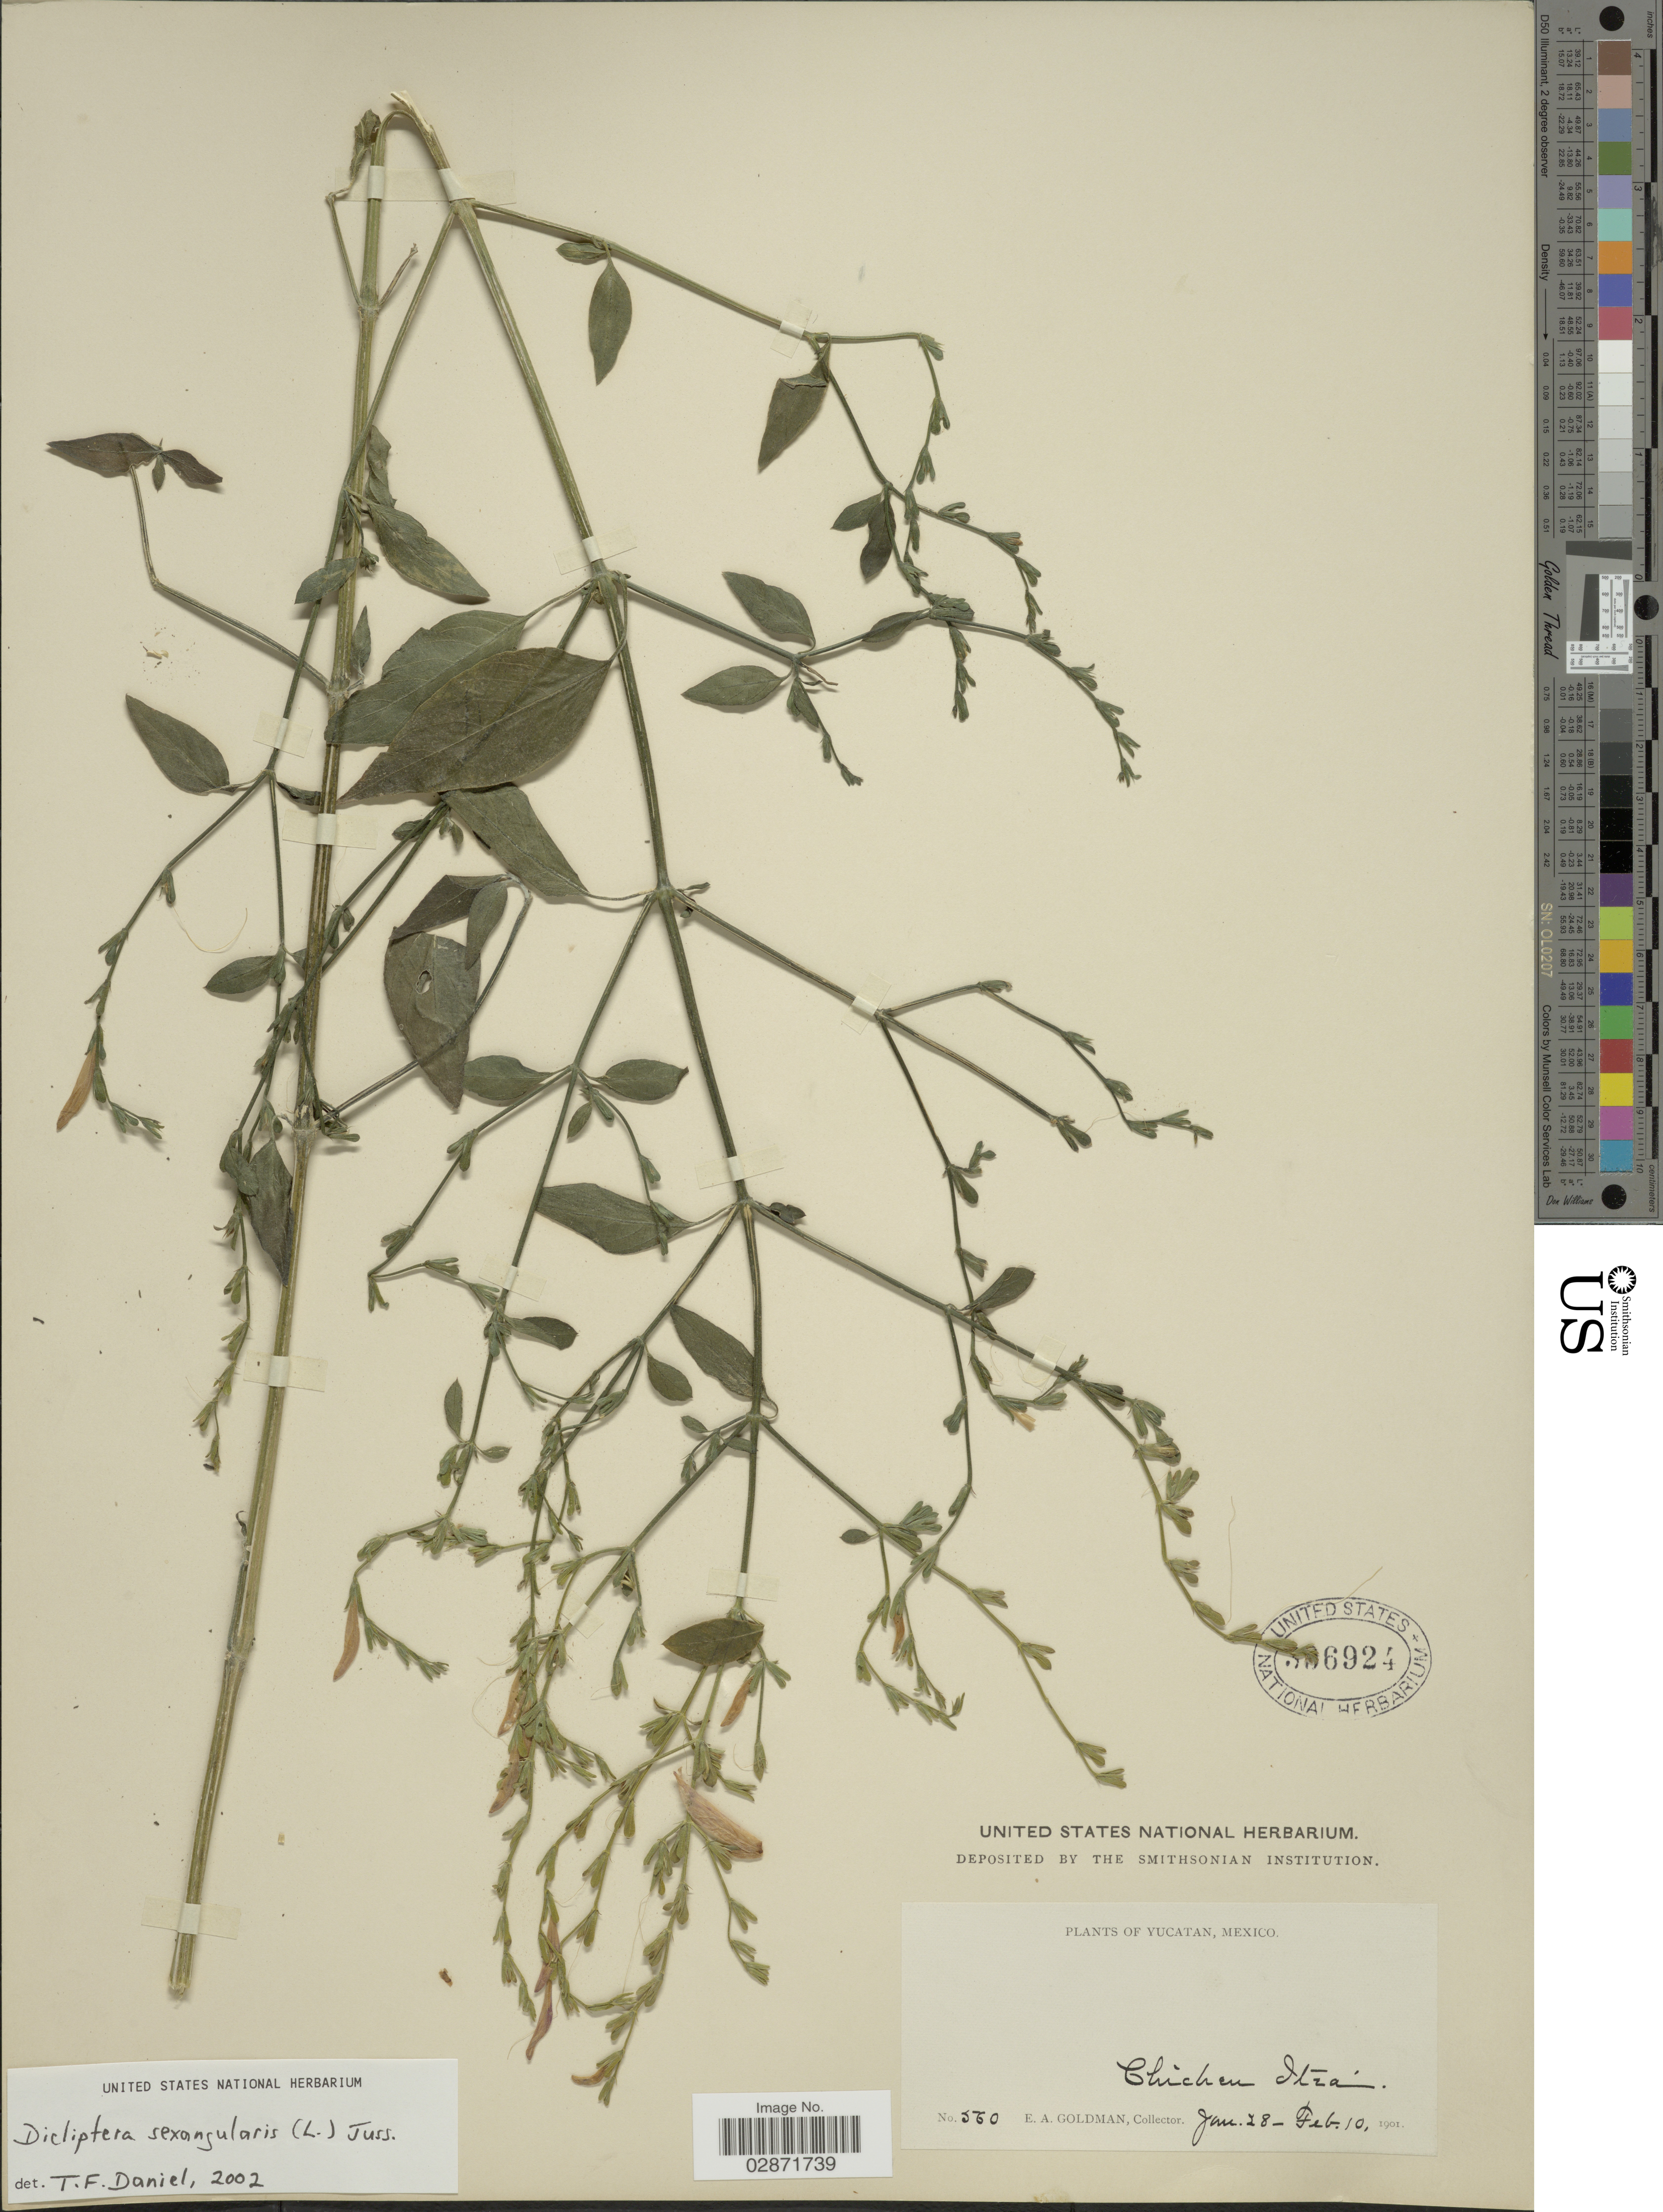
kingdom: Plantae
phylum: Tracheophyta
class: Magnoliopsida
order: Lamiales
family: Acanthaceae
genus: Dicliptera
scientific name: Dicliptera sexangularis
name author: (L.) Juss.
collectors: E. A. Goldman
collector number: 560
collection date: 1901-01-28/1901-02-10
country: Mexico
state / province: Yucatán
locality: Yucatan, Chichen Itzá.